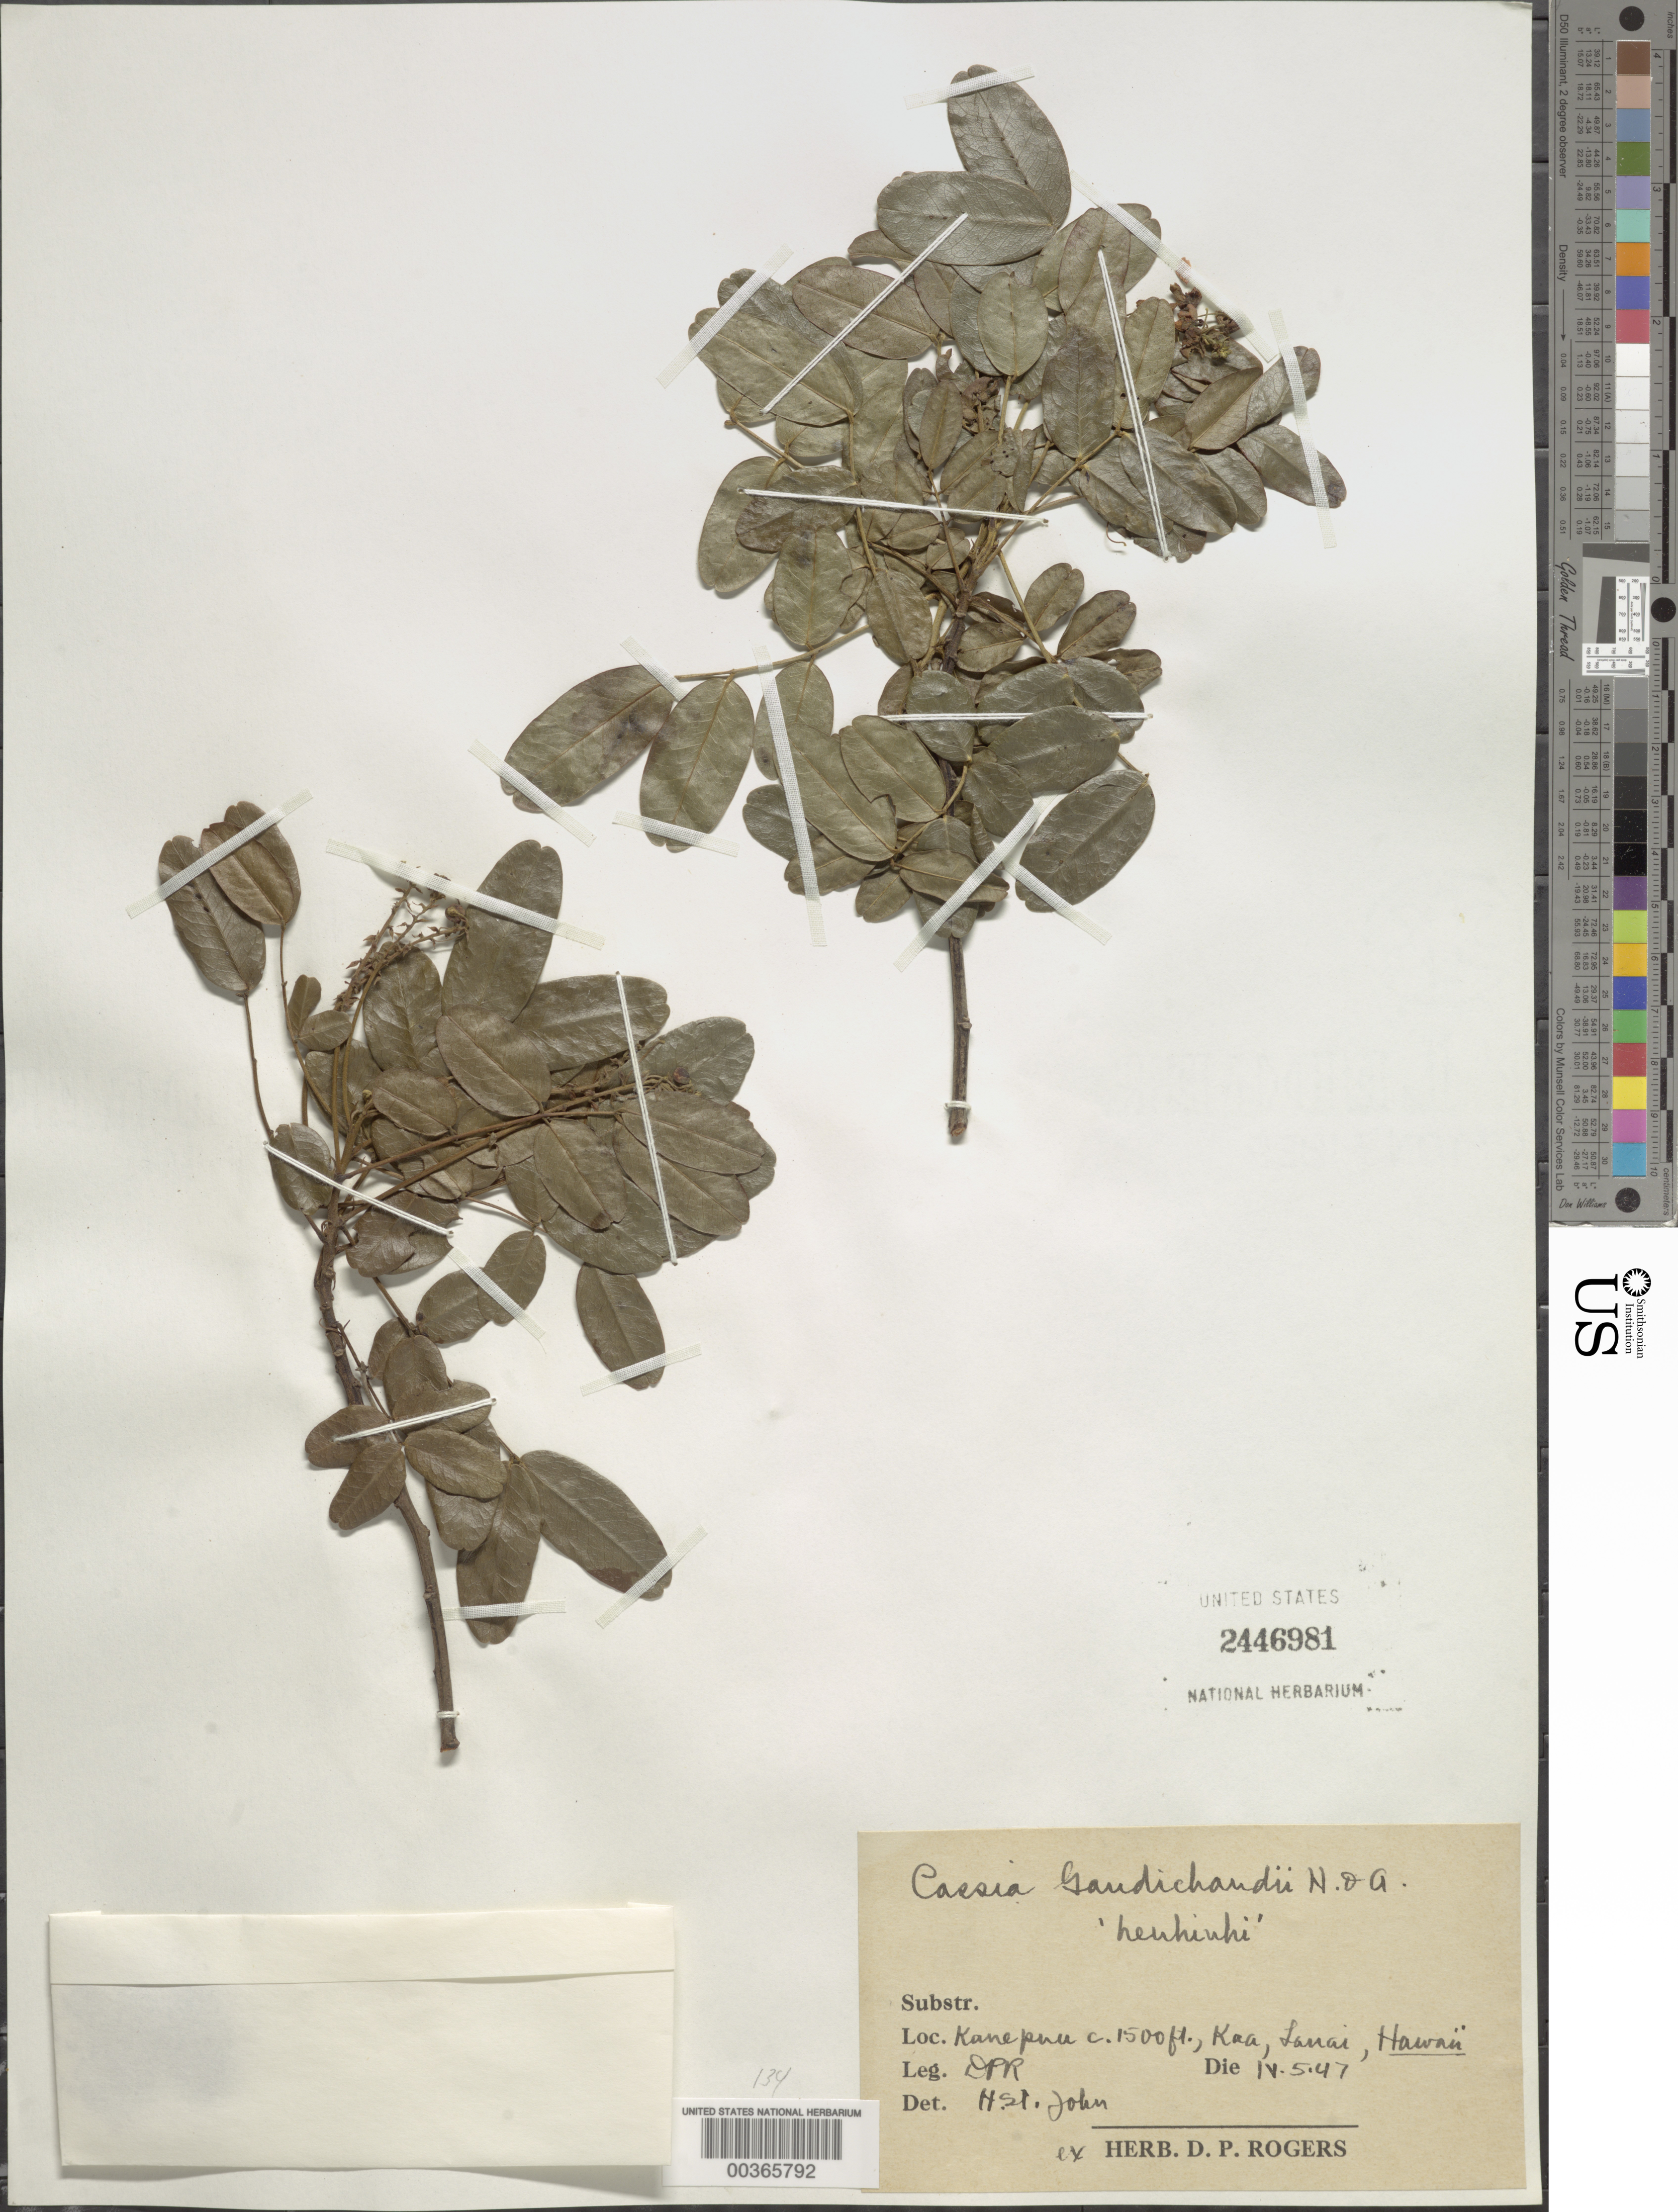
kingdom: Plantae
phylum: Tracheophyta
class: Magnoliopsida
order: Fabales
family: Fabaceae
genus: Senna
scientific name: Senna gaudichaudii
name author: (Hook. & Arn.) H.S. Irwin & Barneby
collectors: H. St. John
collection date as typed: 14 May 1947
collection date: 1947-05-14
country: United States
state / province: Hawaii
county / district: Maui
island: Lana'i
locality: Kanepuu, kaa, lanai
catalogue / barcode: US 2446981